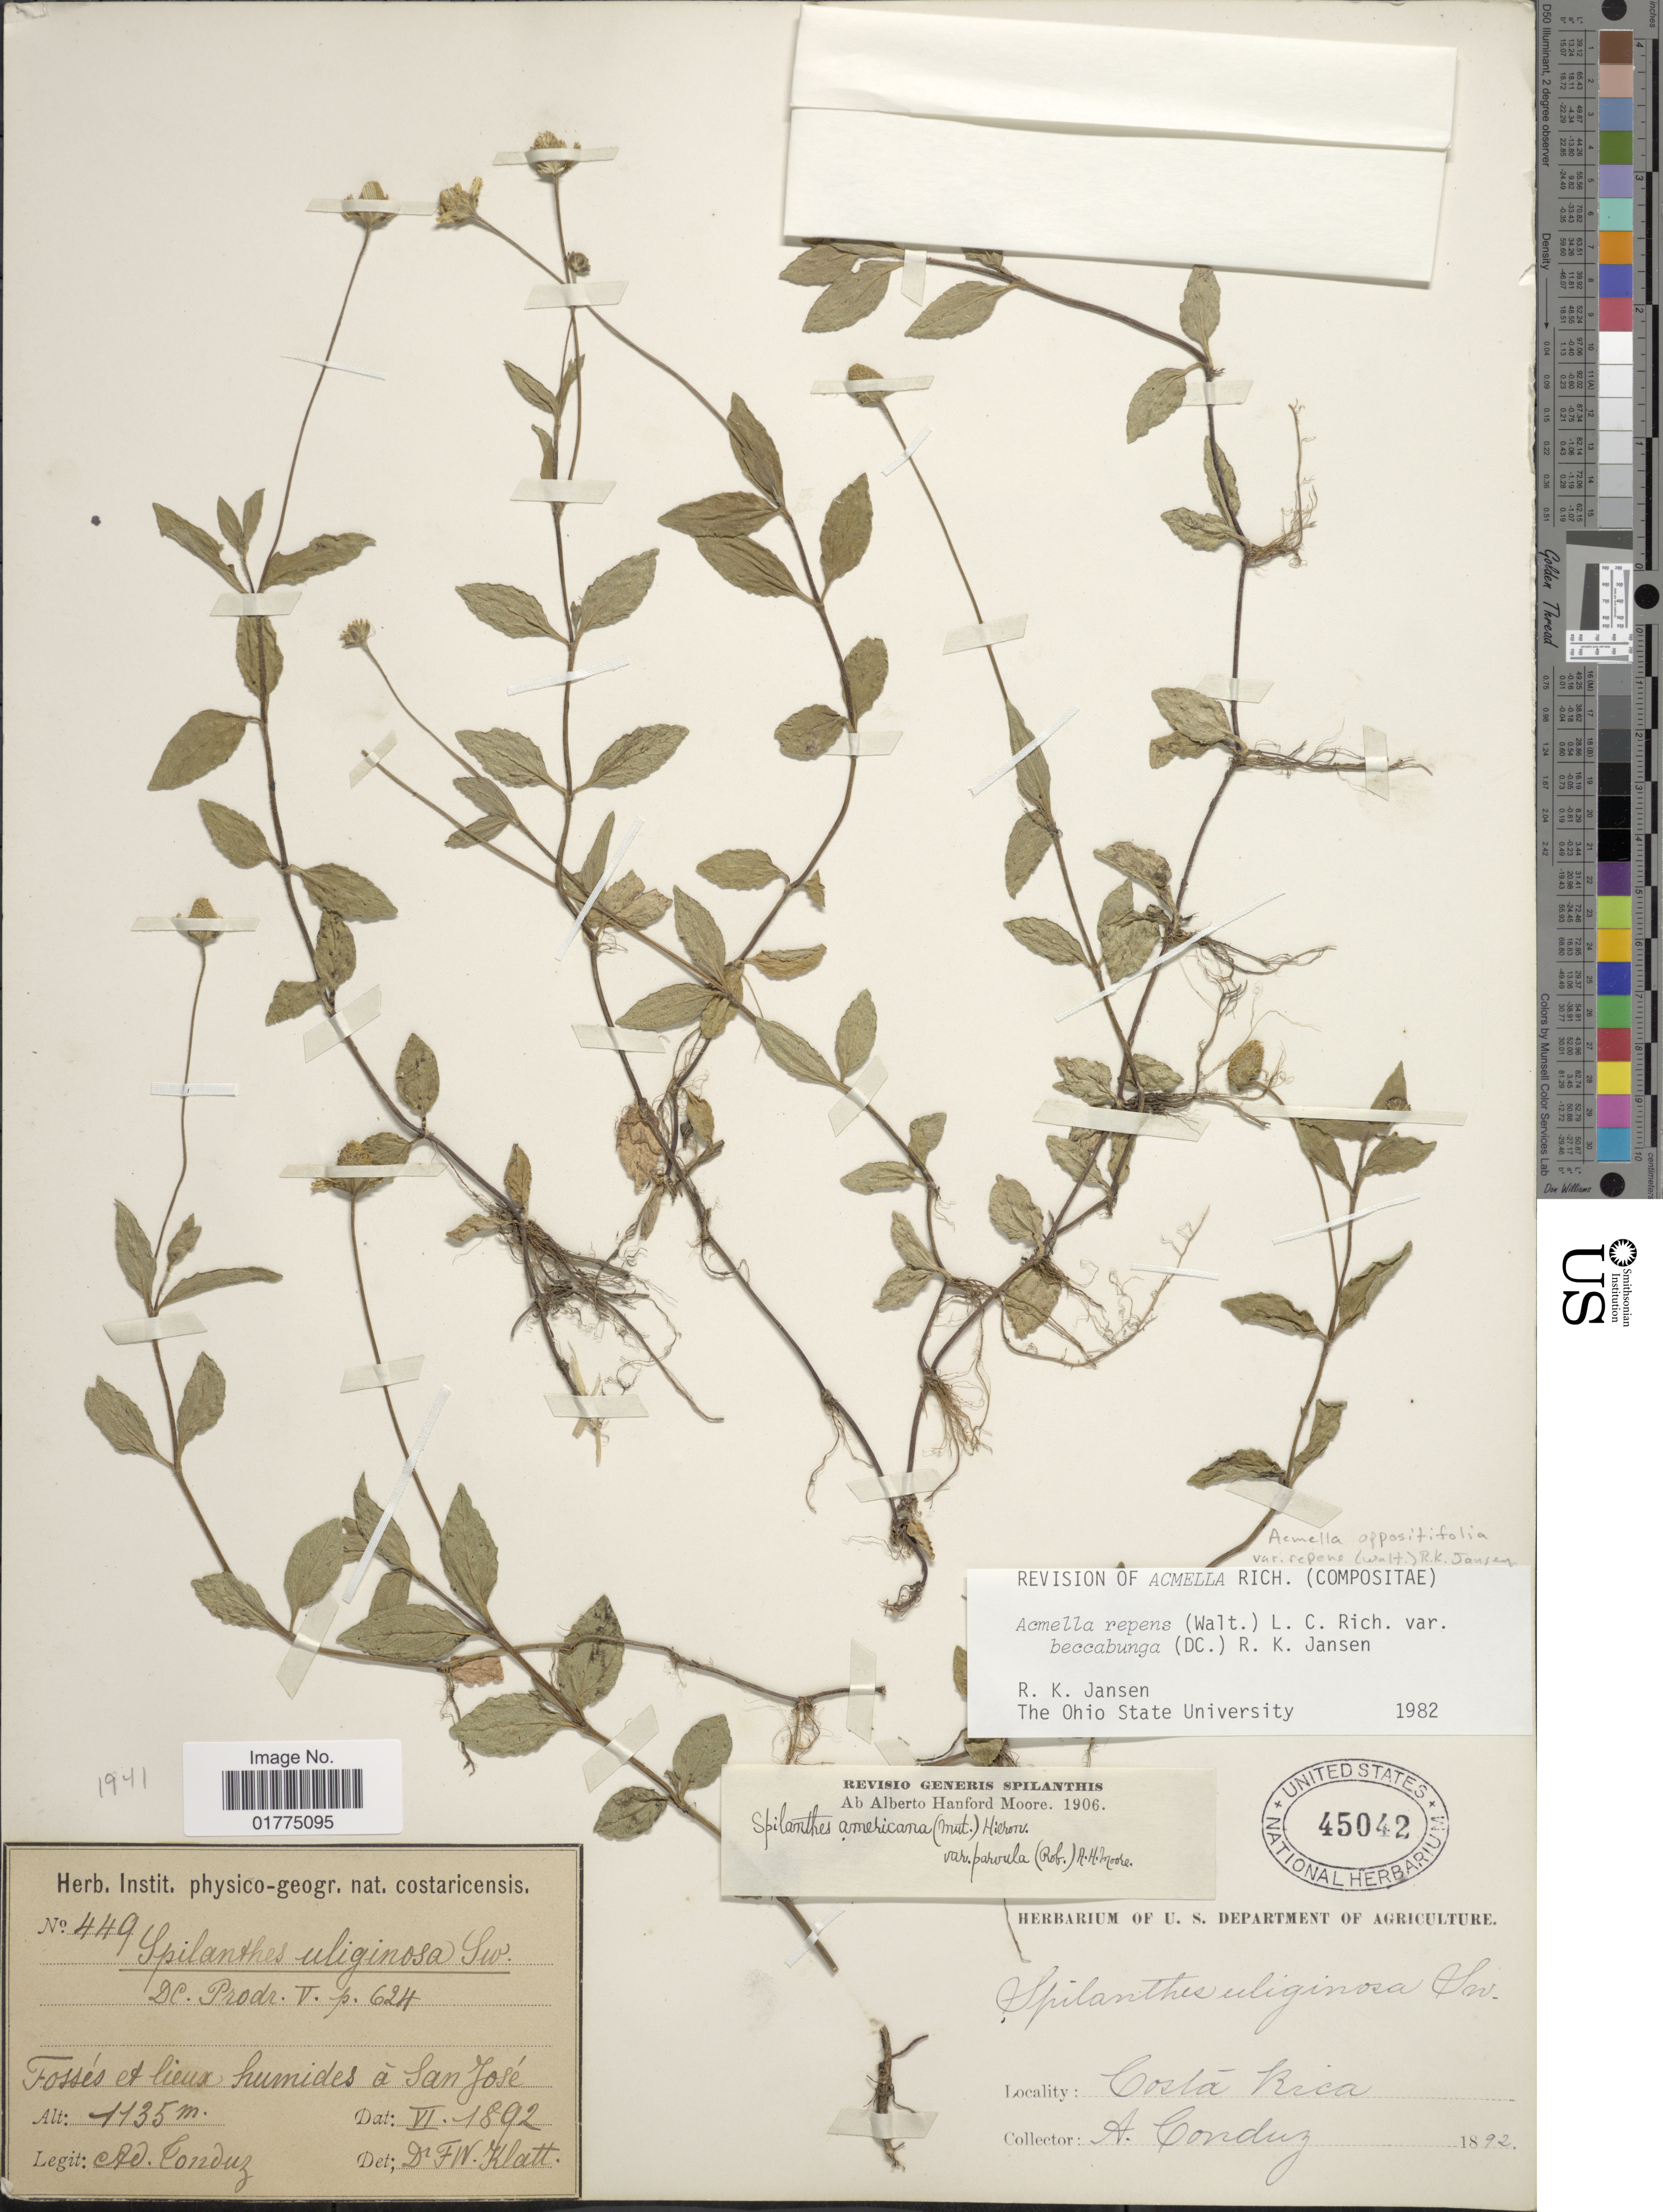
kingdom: Plantae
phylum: Tracheophyta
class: Magnoliopsida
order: Asterales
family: Asteraceae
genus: Acmella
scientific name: Acmella repens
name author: (Walter) Rich.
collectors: A. Tonduz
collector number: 449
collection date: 1892-06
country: Costa Rica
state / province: San José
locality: Fossés et lieux humides à San José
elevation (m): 1135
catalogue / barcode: US 45042